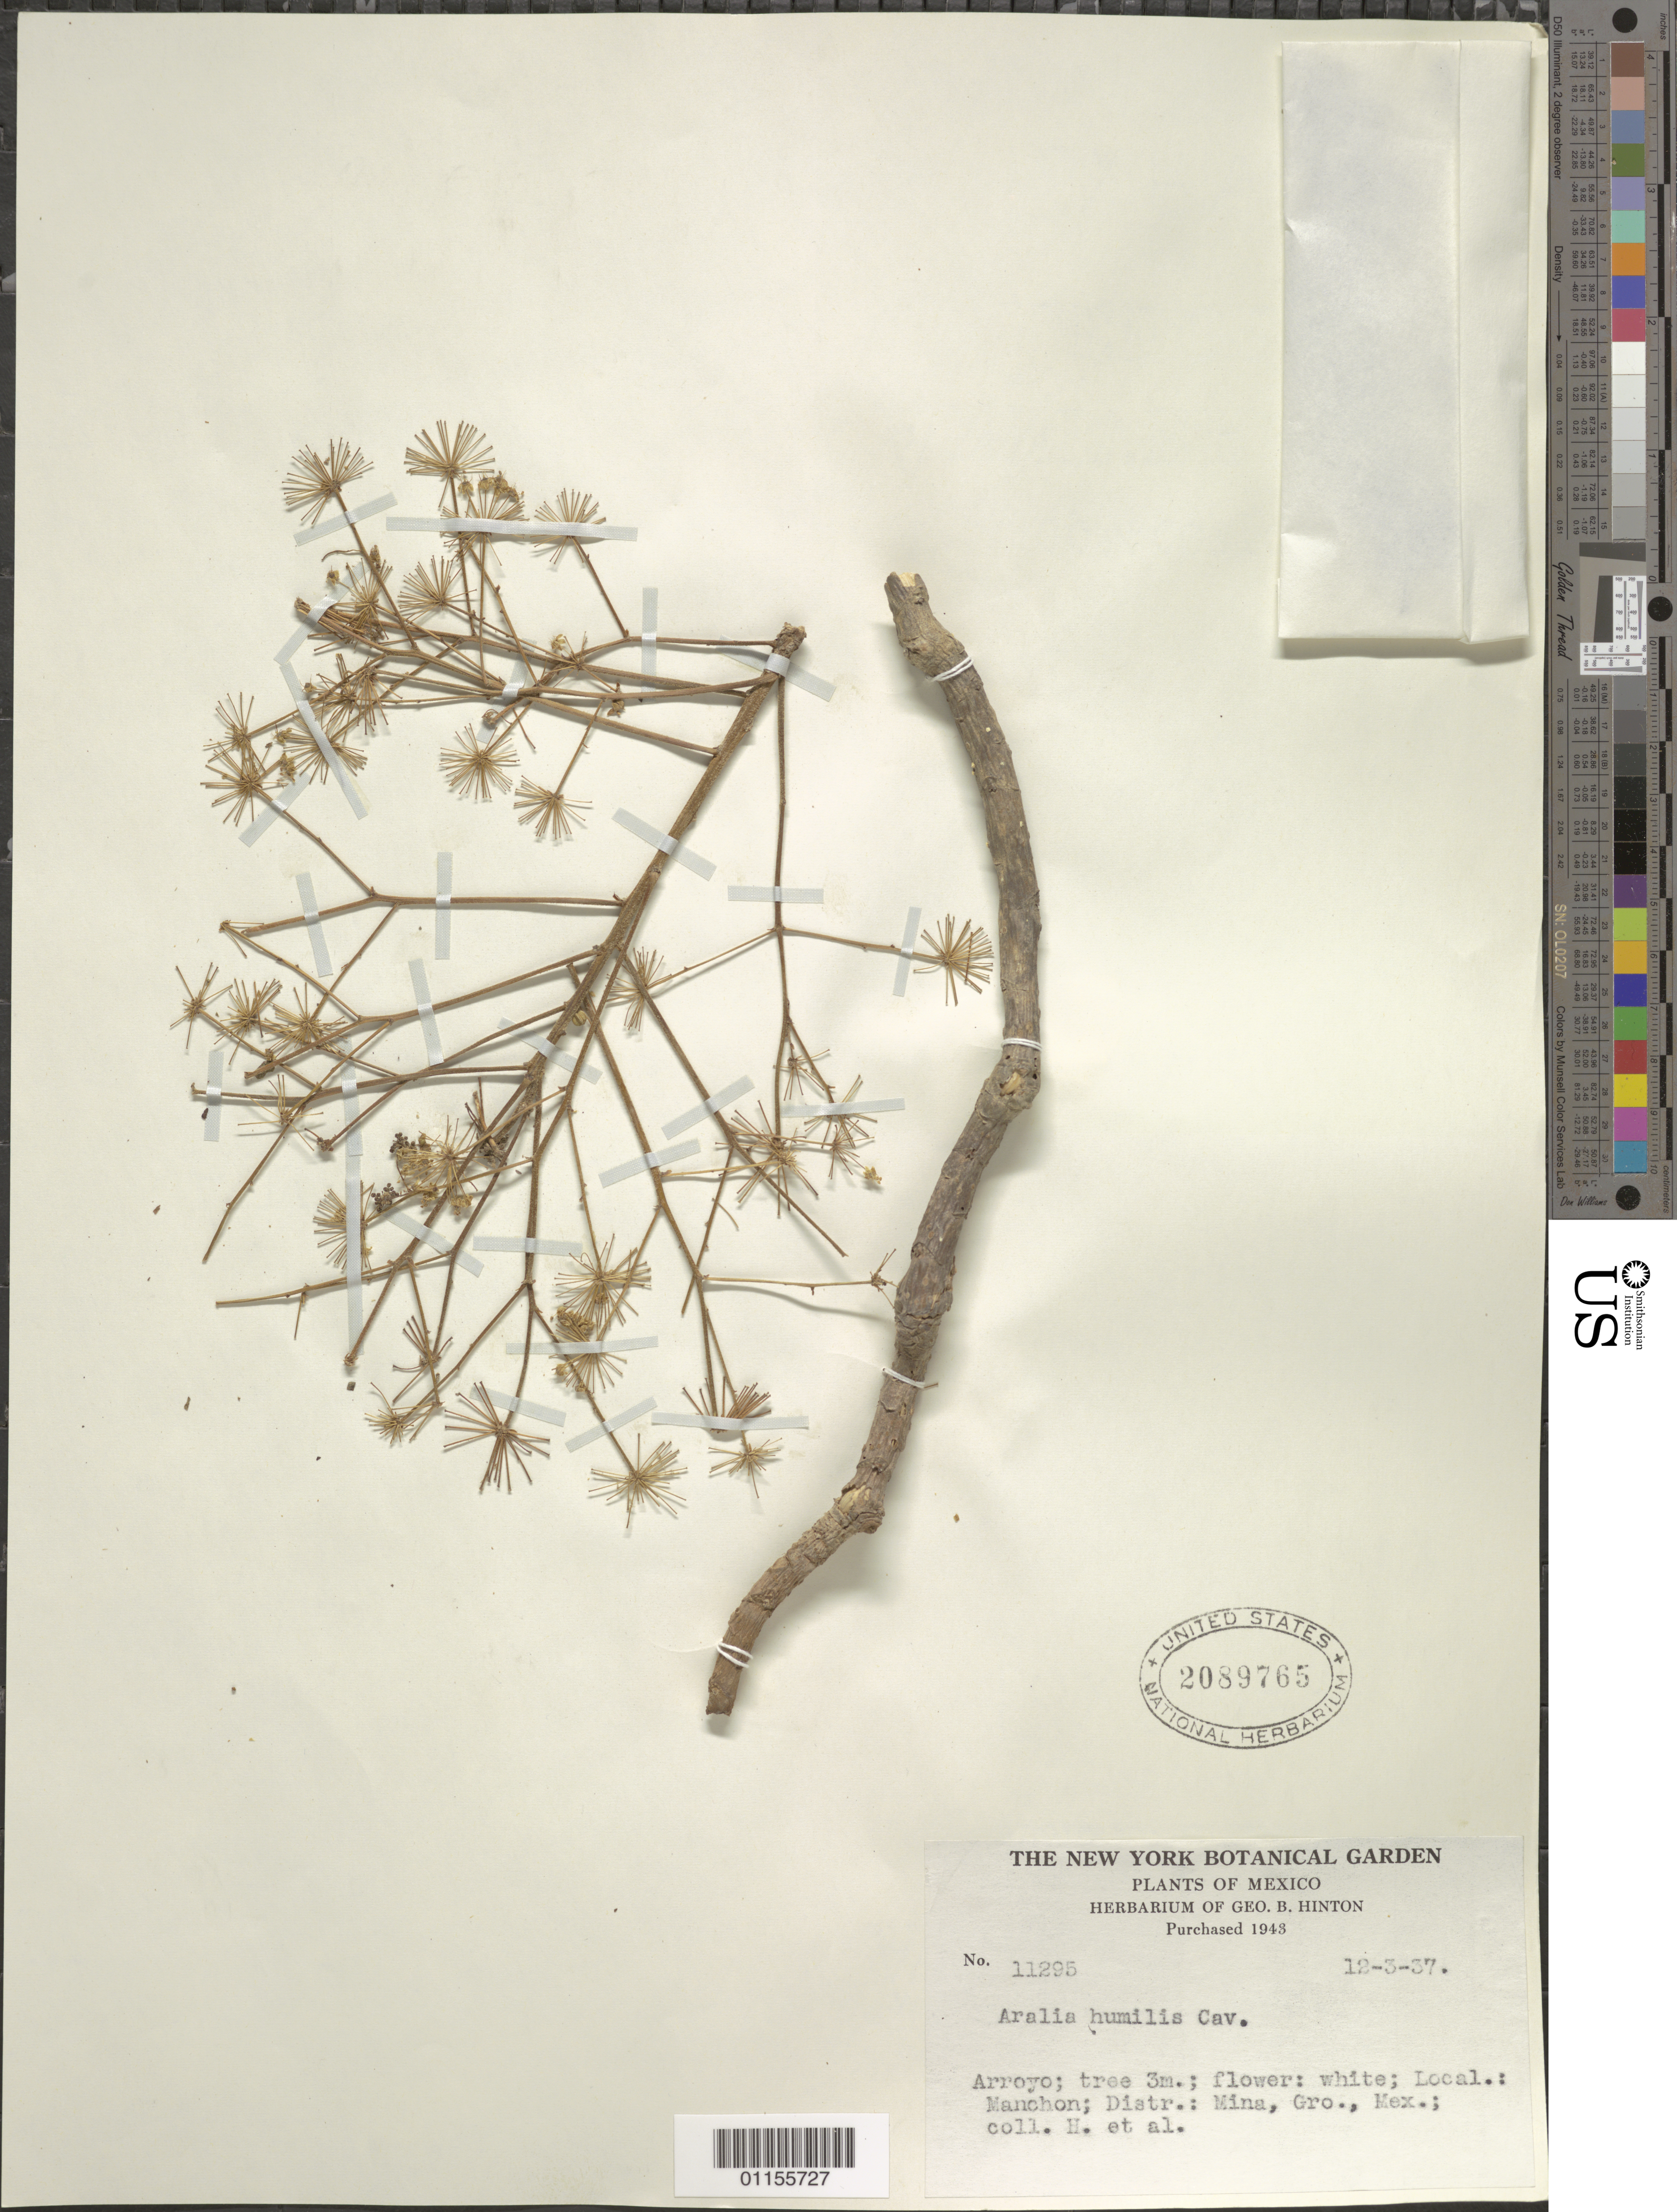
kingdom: Plantae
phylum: Tracheophyta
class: Magnoliopsida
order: Apiales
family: Araliaceae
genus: Aralia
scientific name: Aralia humilis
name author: Cav.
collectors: G. B. Hinton et al.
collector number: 11295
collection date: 1937-03-12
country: Mexico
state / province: Nuevo León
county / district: Mina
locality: Manchon.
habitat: Tree.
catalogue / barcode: US 2089765